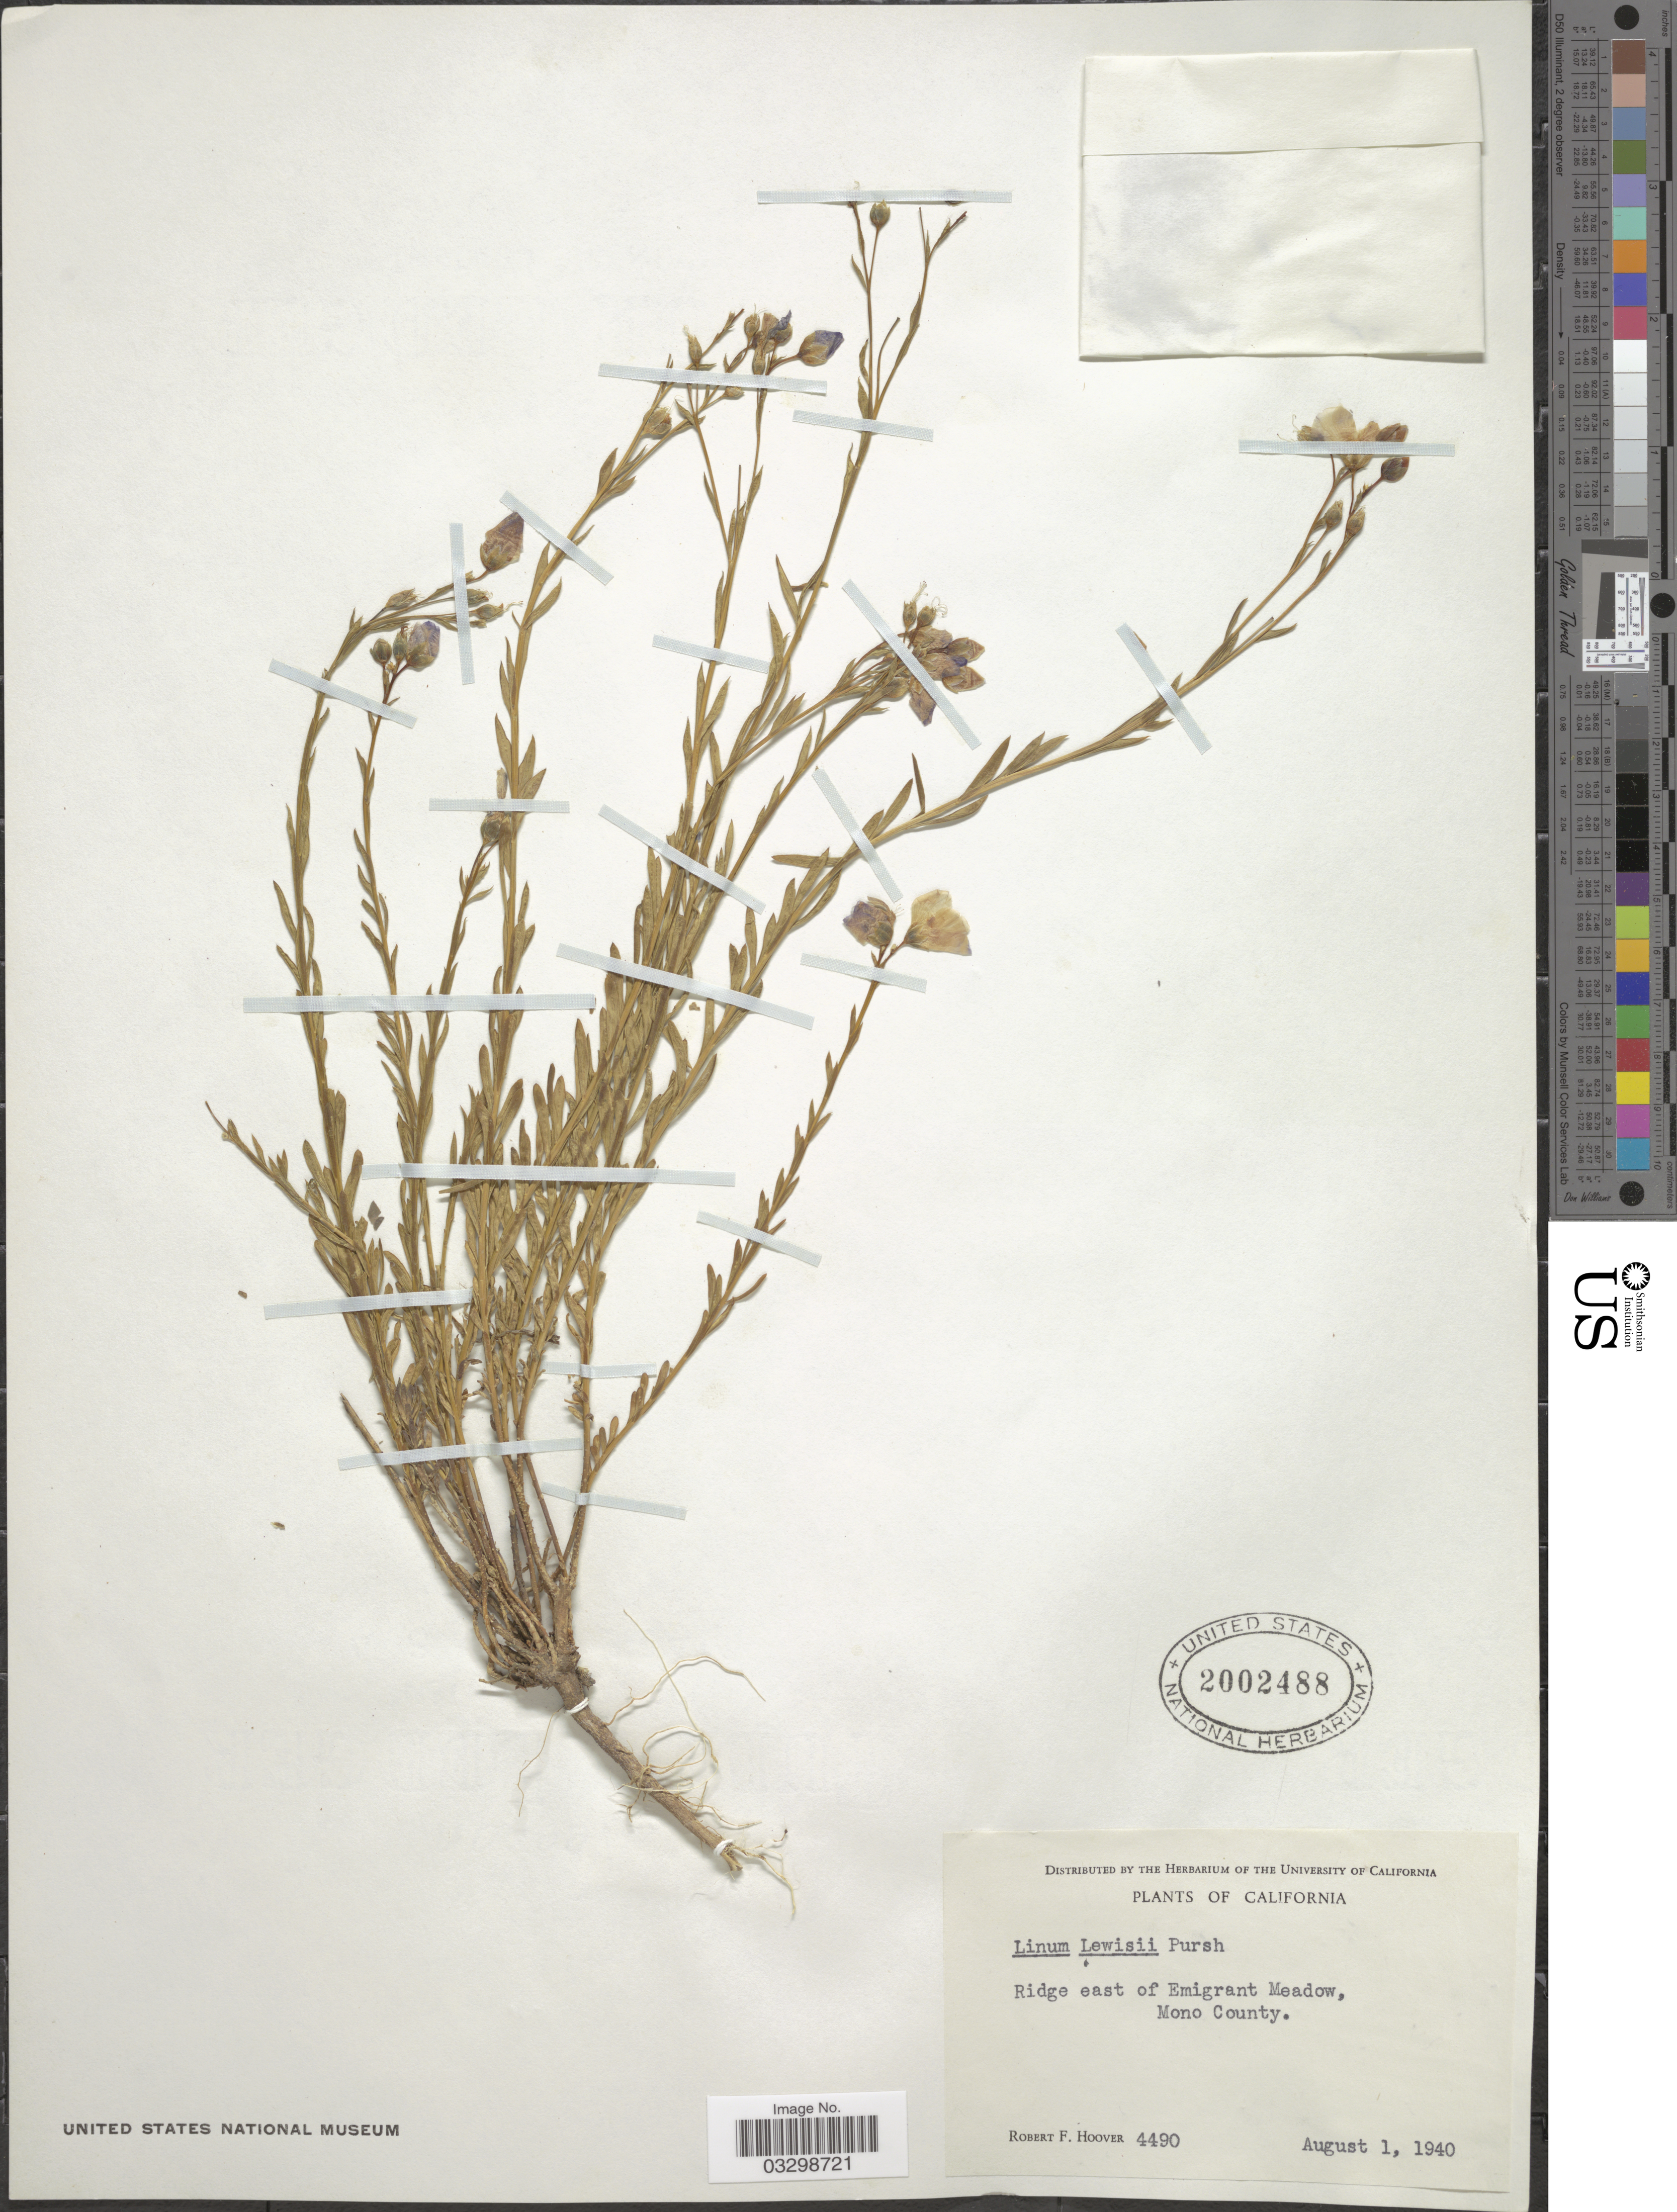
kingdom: Plantae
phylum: Tracheophyta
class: Magnoliopsida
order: Malpighiales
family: Linaceae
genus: Linum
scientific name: Linum lewisii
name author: Pursh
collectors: R. F. Hoover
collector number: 4490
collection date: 1940-08-01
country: United States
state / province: California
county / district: Mono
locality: Ridge east of Emigrant Meadow, Mono County.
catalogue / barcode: US 2002488